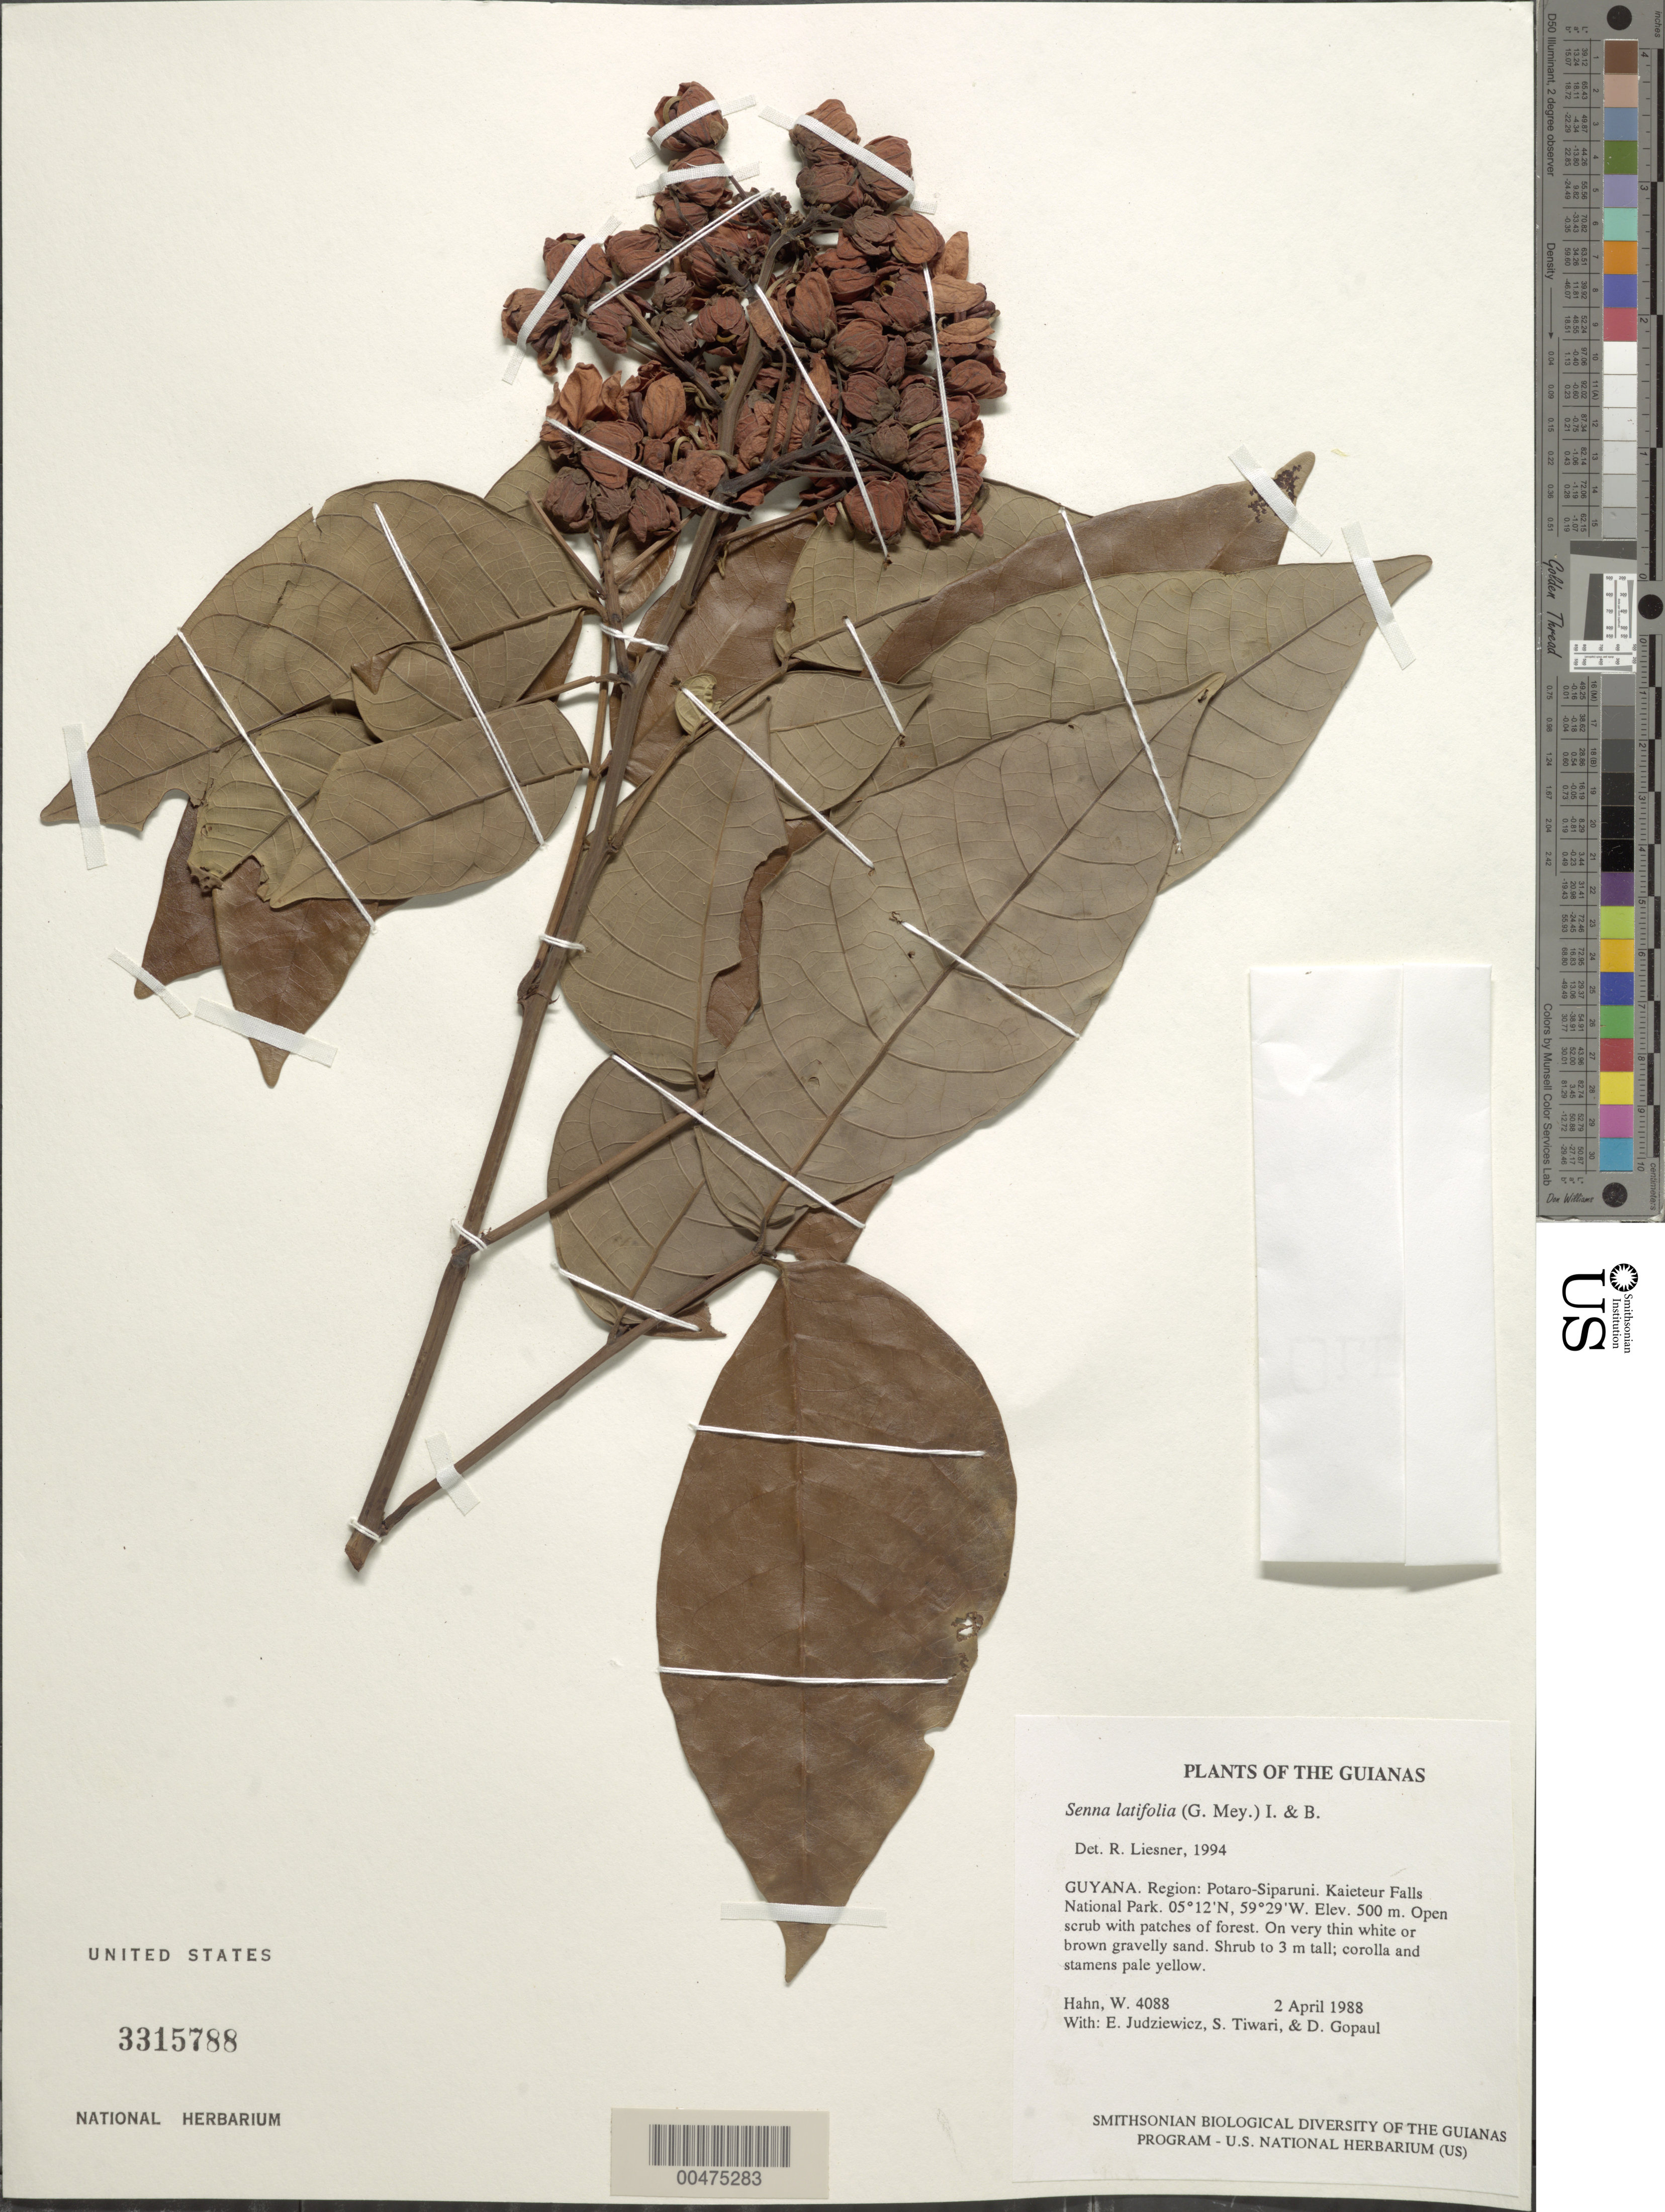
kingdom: Plantae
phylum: Tracheophyta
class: Magnoliopsida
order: Fabales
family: Fabaceae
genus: Senna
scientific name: Senna latifolia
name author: (G. Mey.) H.S. Irwin & Barneby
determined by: Liesner, R. L.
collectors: W. Hahn, E. J. Judziewicz, S. Tiwari & D. Gopaul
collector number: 4088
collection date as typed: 2 April 1988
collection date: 1988-04-02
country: Guyana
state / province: Potaro-Siparuni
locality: Kaieteur Falls National Park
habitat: Open scrub with patches of forest. On very thin white or brown gravelly sand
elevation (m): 500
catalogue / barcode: US 3315788